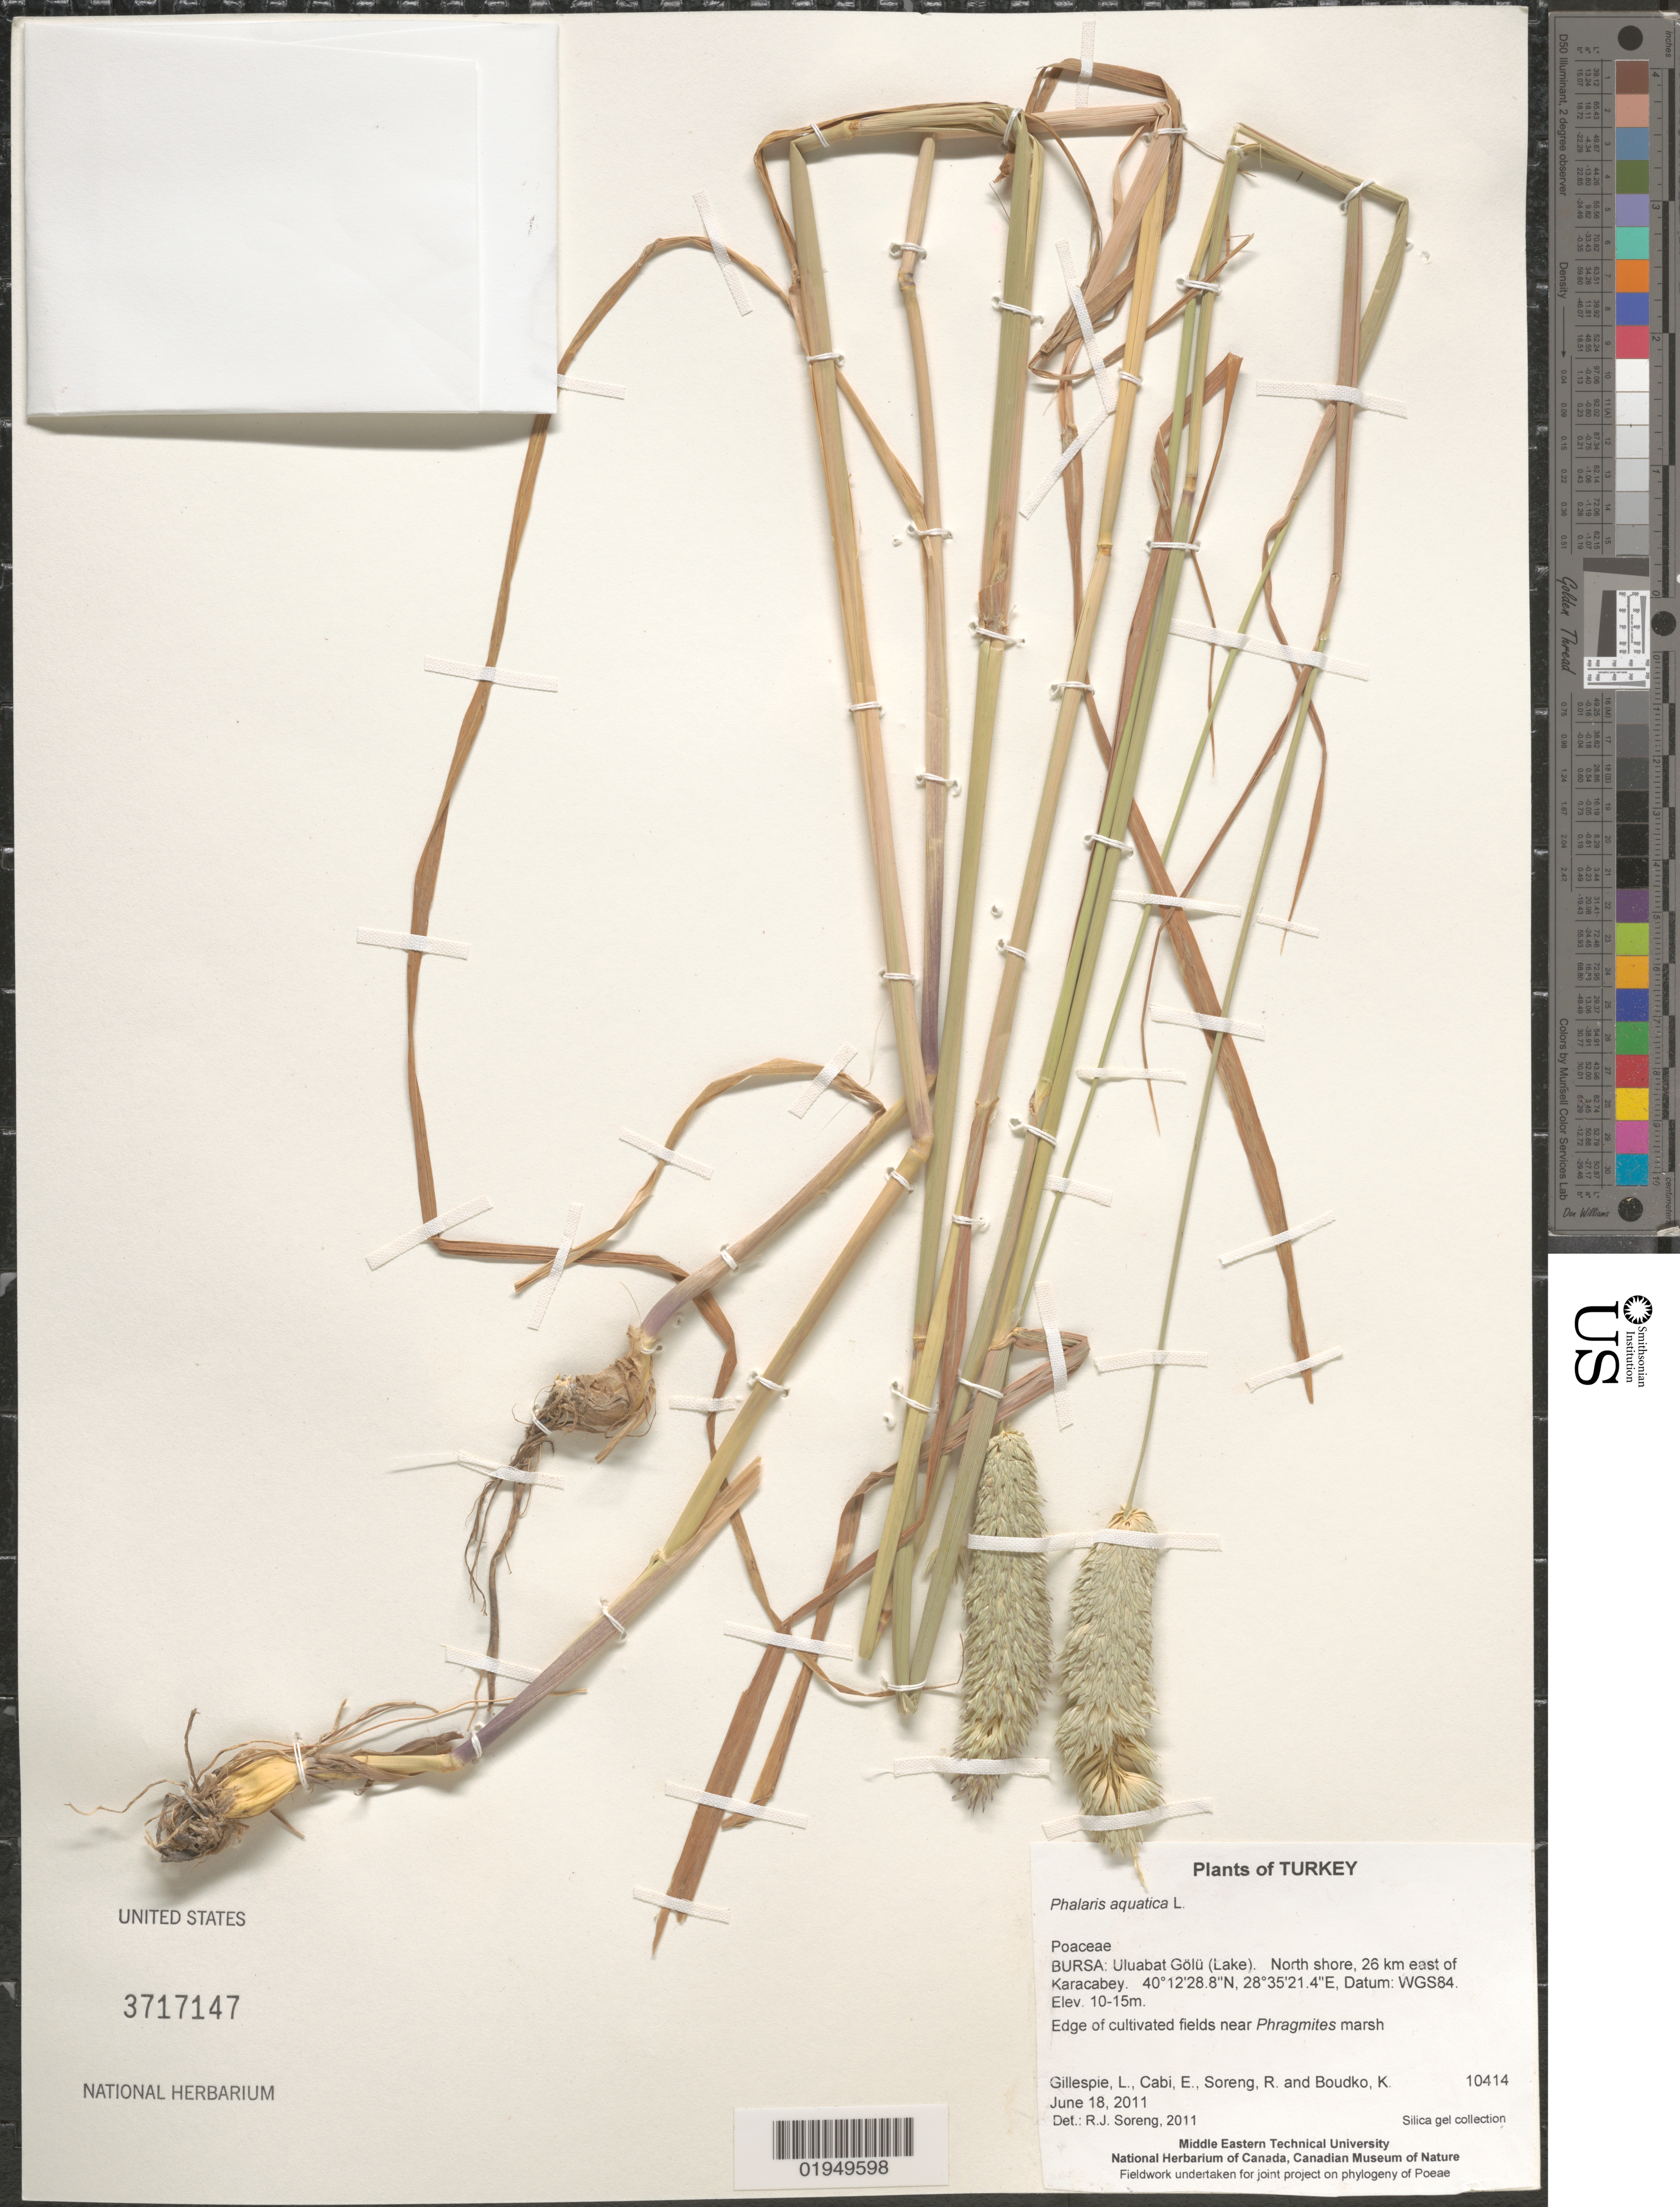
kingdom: Plantae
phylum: Tracheophyta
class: Liliopsida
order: Poales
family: Poaceae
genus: Phalaris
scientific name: Phalaris aquatica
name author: L.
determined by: Soreng, Robert J., Research Associate (BOT), Smithsonian Institution - National Museum of Natural History (UNITED STATES)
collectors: L. J. Gillespie, E. Cabi, R. J. Soreng & K. Boudko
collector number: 10414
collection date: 2011-06-18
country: Turkey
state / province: Bursa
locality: Uluabat Gölü (Lake). North shore, 26 km east of Karacabey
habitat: Edge of cultivated fields near Phragmites marsh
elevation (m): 10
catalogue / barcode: US 3717147